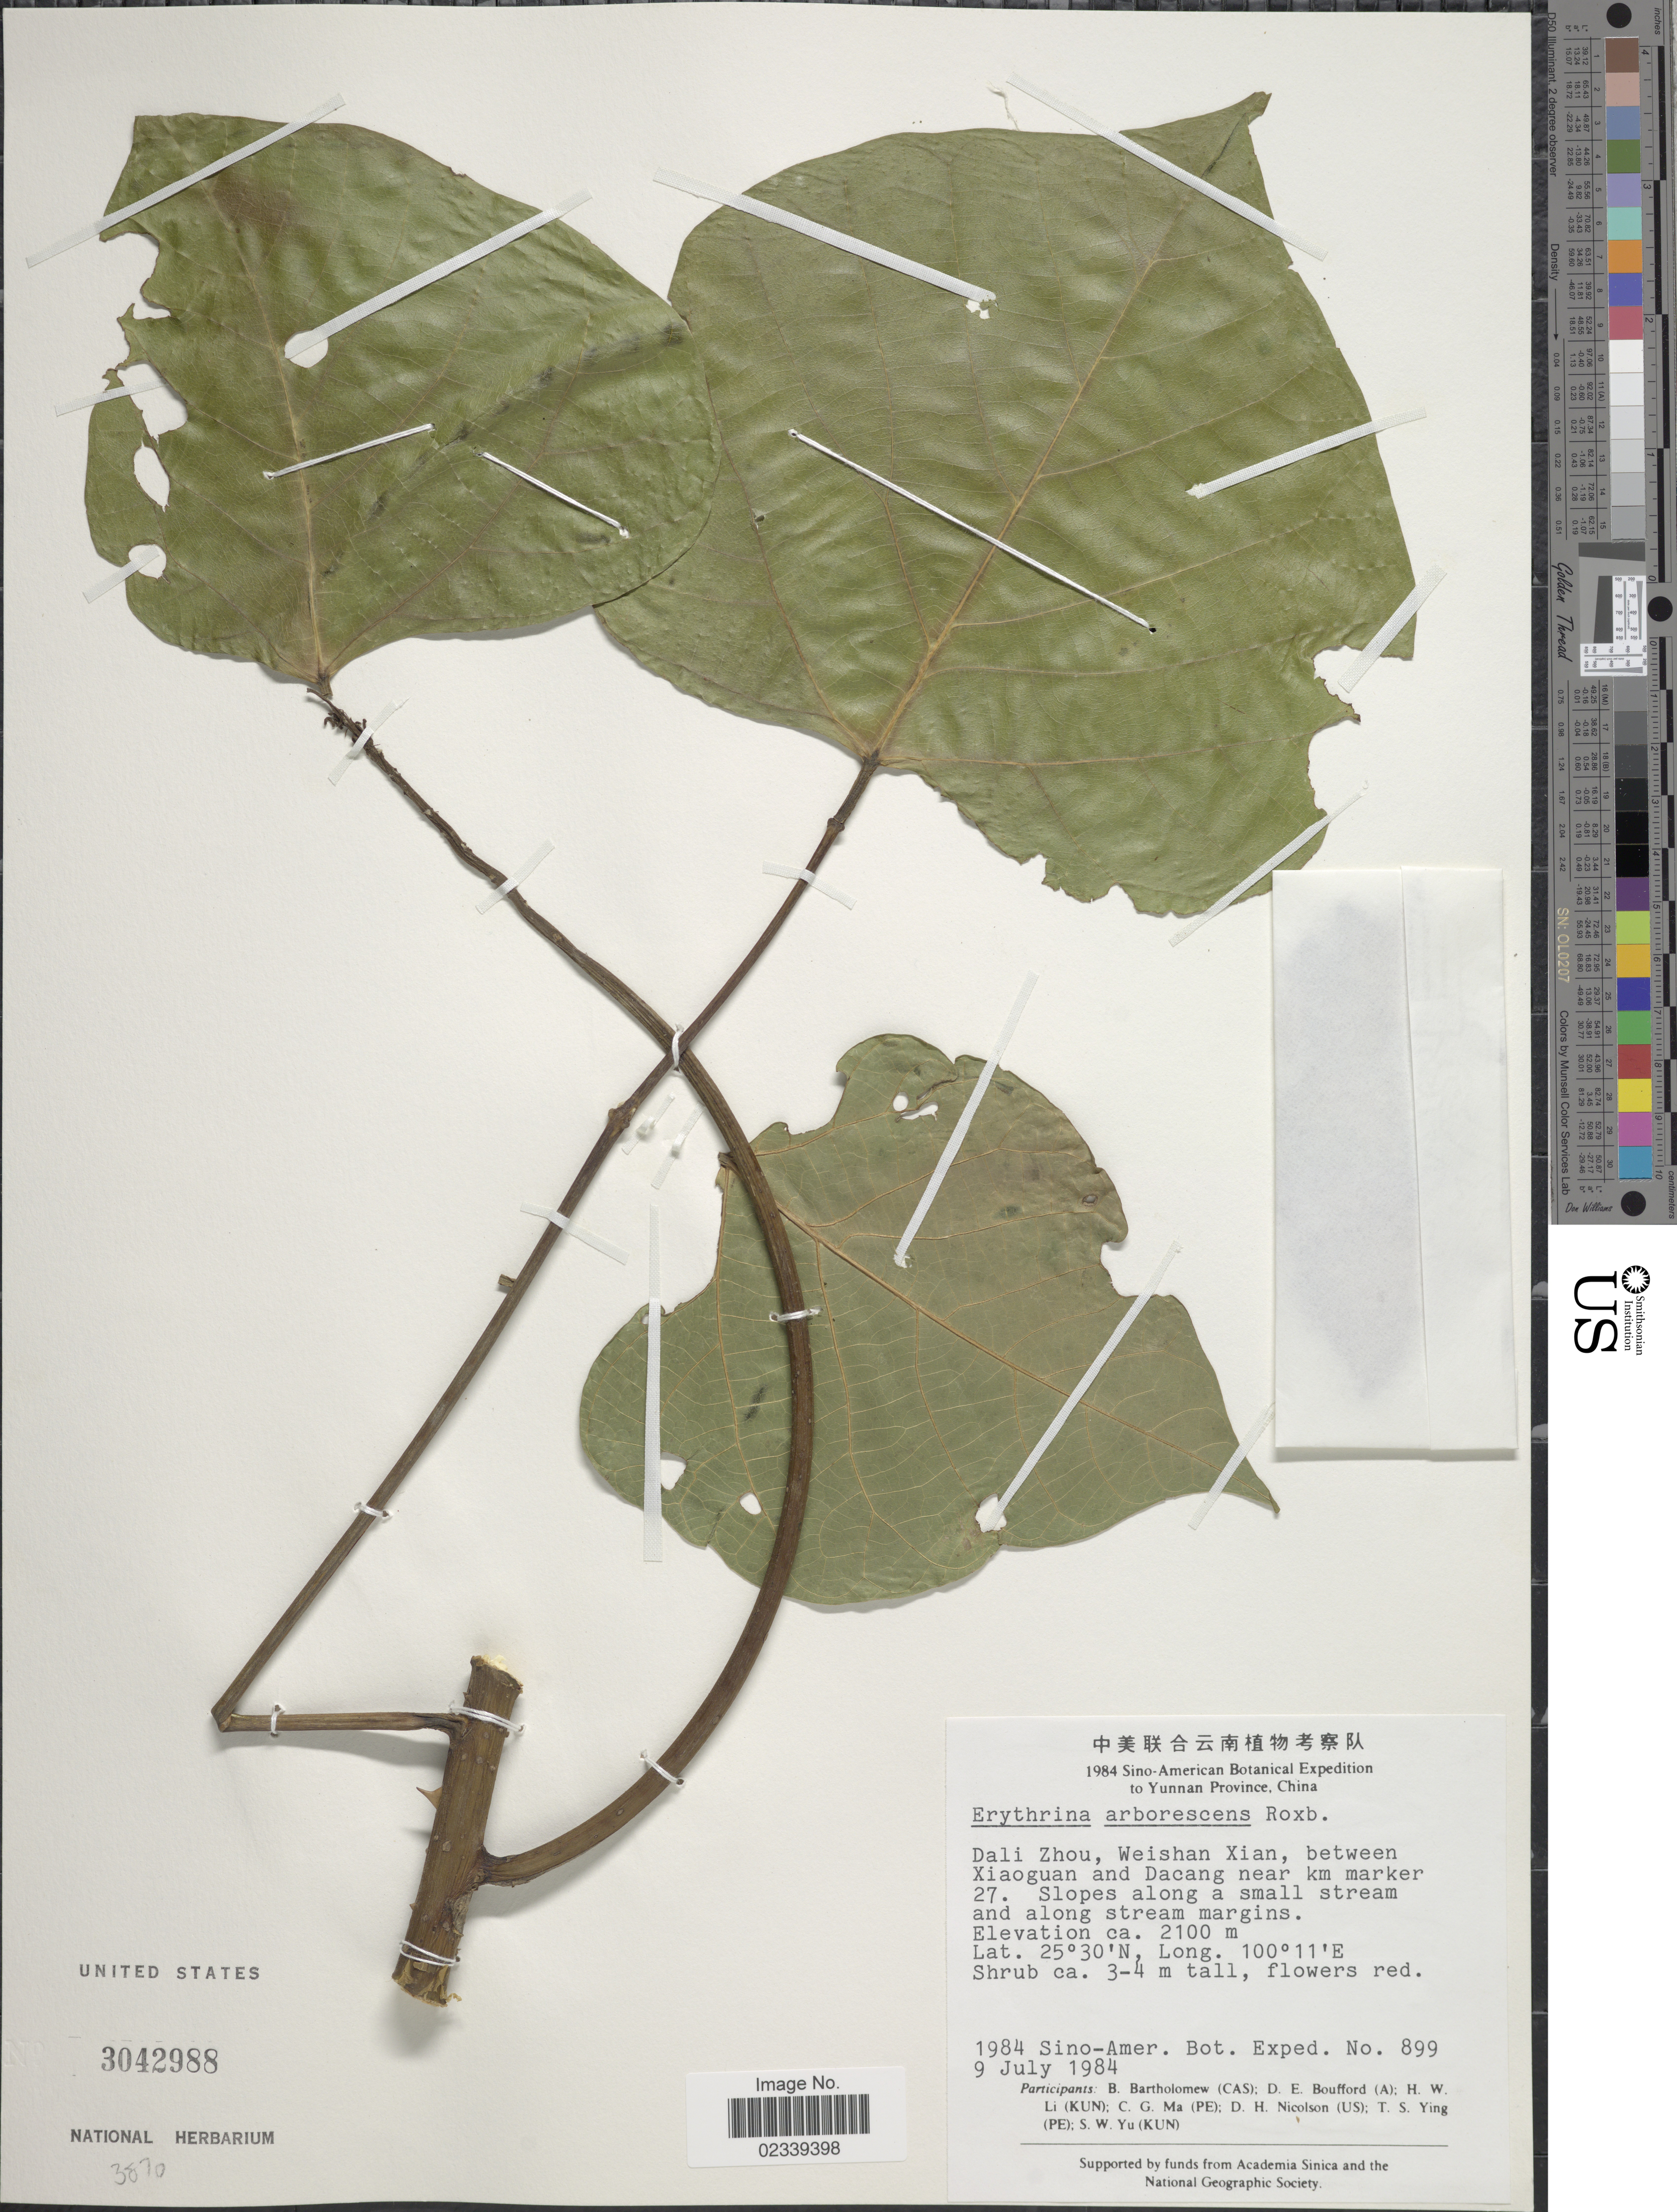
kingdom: Plantae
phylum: Tracheophyta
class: Magnoliopsida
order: Fabales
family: Fabaceae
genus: Erythrina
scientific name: Erythrina arborescens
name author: Roxb.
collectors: Sino-Amer. Bot. Exped. 1984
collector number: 899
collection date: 1984-07-09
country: China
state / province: Yunnan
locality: Dali Zhou, Weishan Xian, between Xiaoguan and Dacang near km marker 27, slopes along a small stream and along stream margins.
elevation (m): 2100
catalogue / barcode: US 3042988